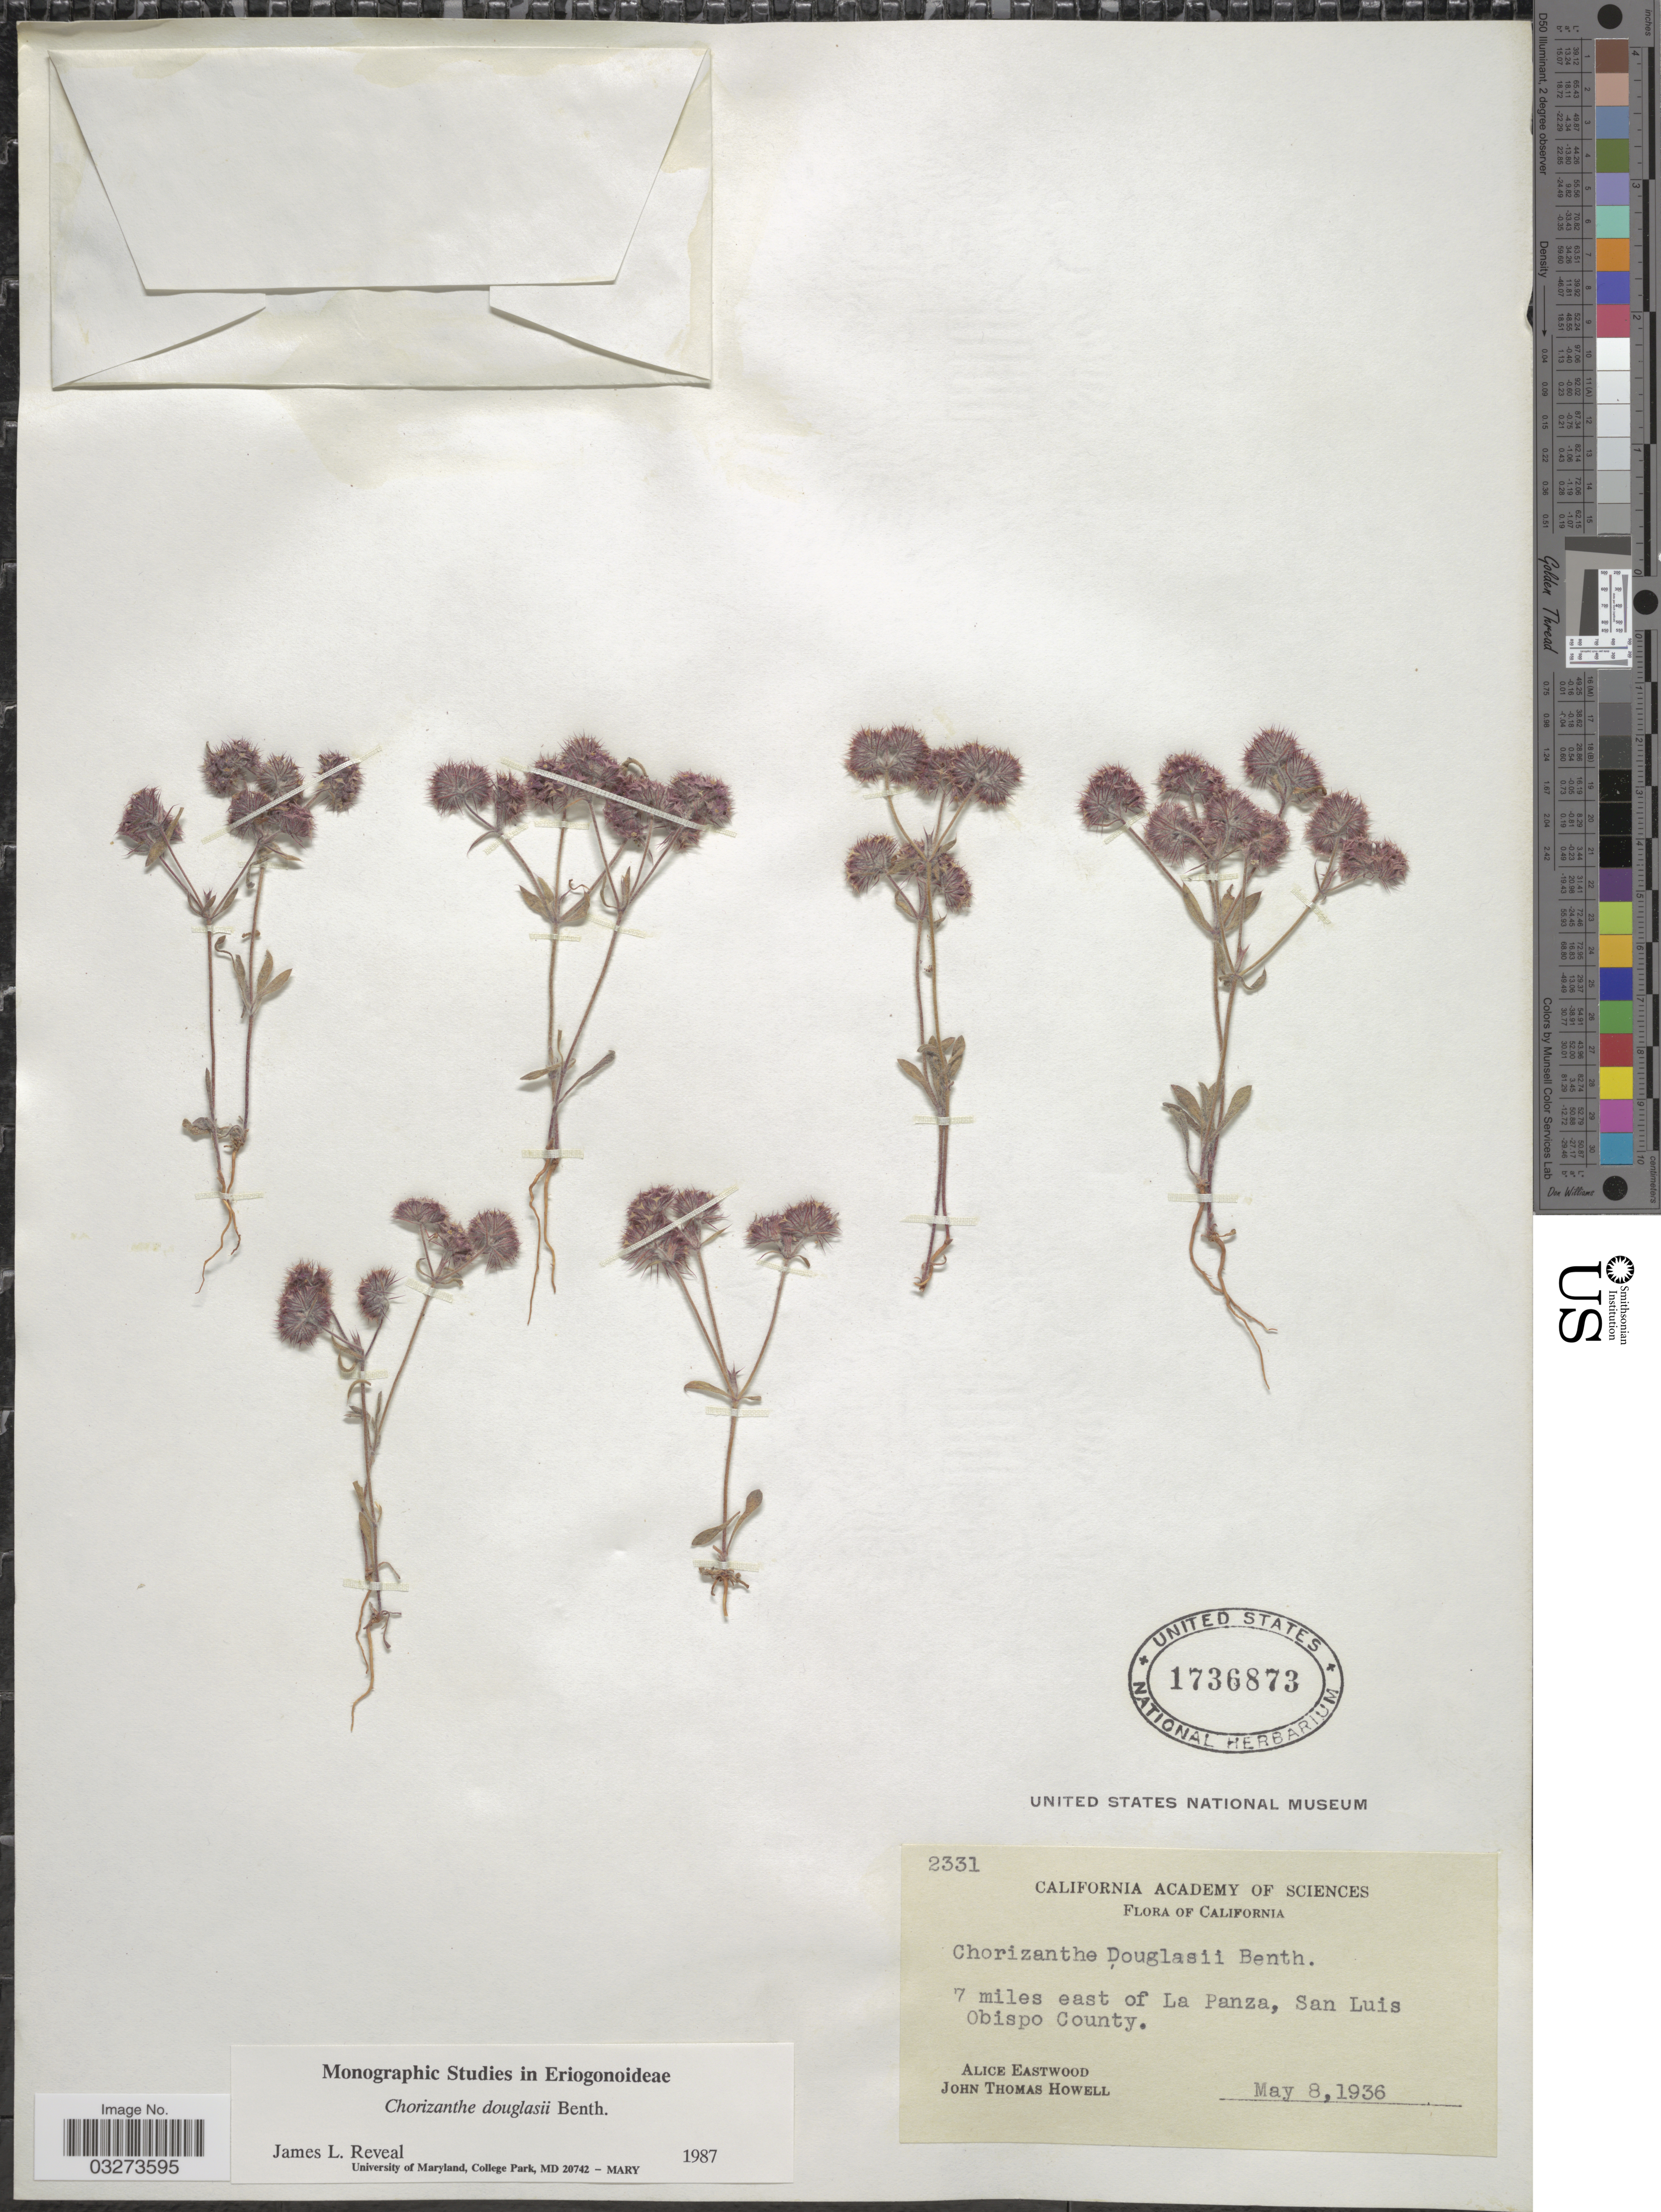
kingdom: Plantae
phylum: Tracheophyta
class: Magnoliopsida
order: Caryophyllales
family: Polygonaceae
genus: Chorizanthe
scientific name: Chorizanthe douglasii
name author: Benth.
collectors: A. Eastwood & J. T. Howell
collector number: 2331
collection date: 1936-05-08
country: United States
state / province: California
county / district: San Luis Obispo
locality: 7 miles east of La Panza, San Luis Obispo County.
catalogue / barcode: US 1736873